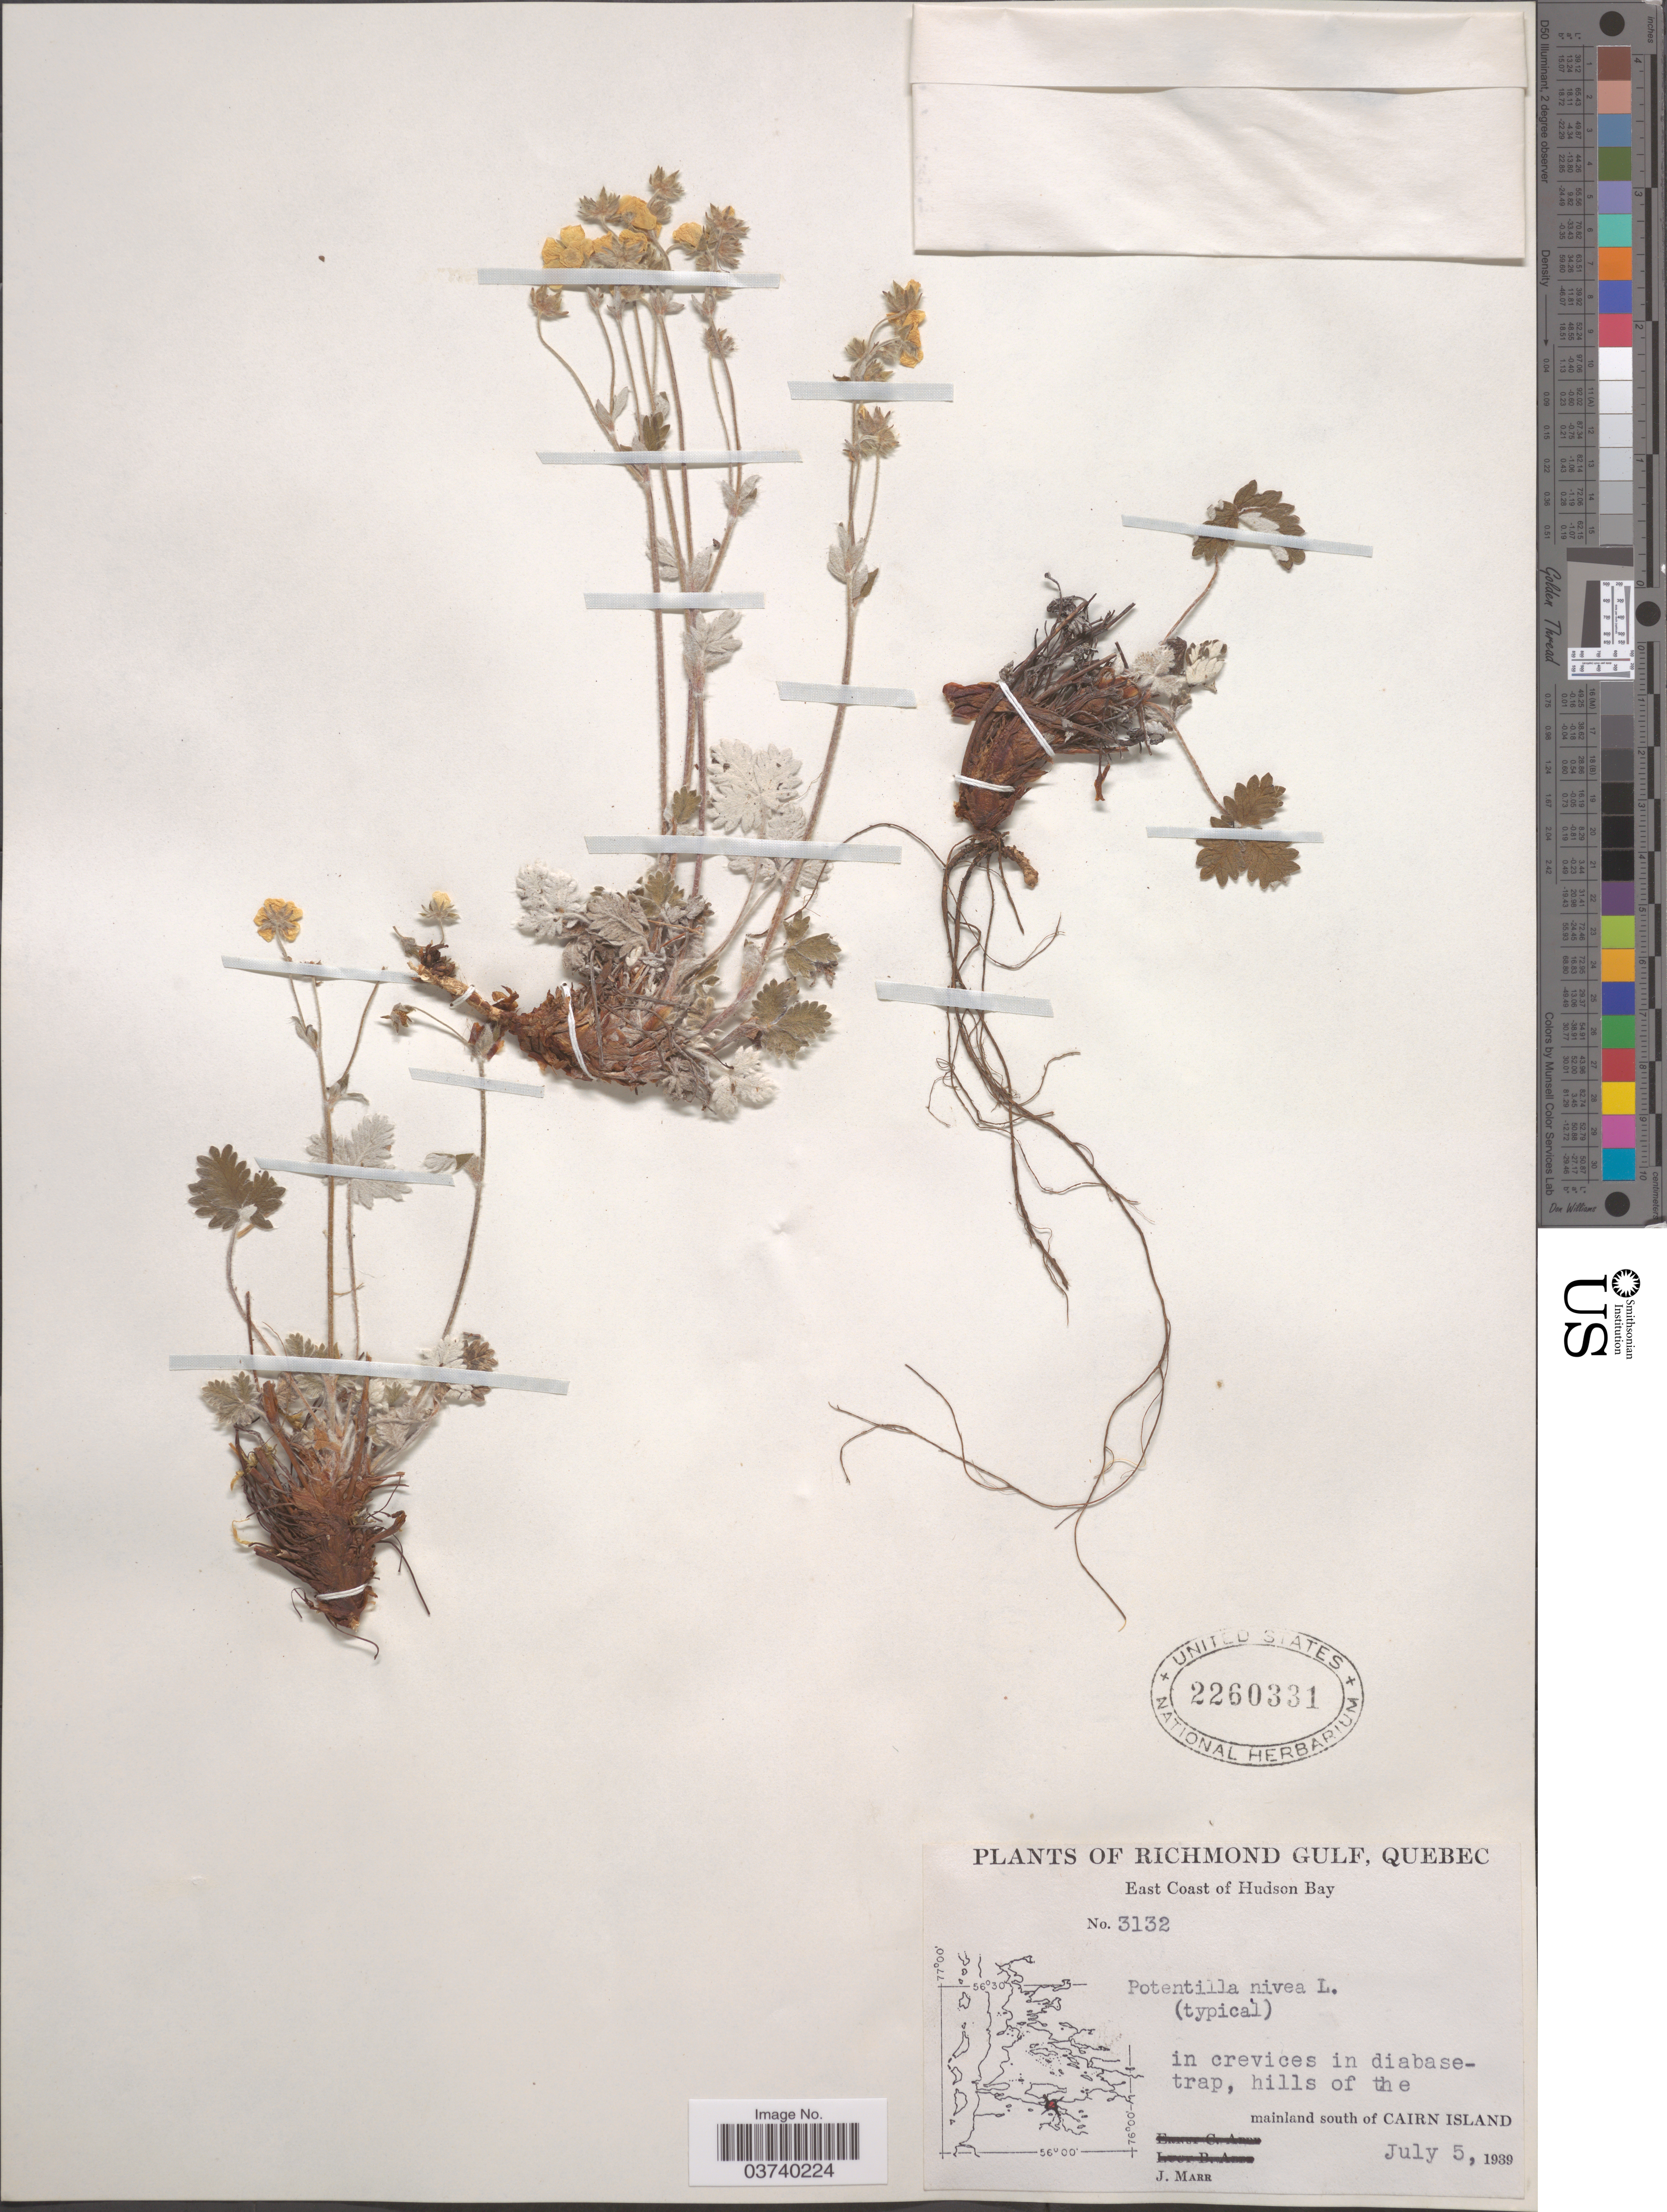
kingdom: Plantae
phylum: Tracheophyta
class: Magnoliopsida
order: Rosales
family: Rosaceae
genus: Potentilla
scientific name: Potentilla nivea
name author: L.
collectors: J. Marr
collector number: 3132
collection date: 1939-07-05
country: Canada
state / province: Quebec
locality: Richmond Gulf. East Coast of Hudson Bay. In crevices in diabasetrap, hills of the mainland south of Cairn Island.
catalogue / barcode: US 2260331